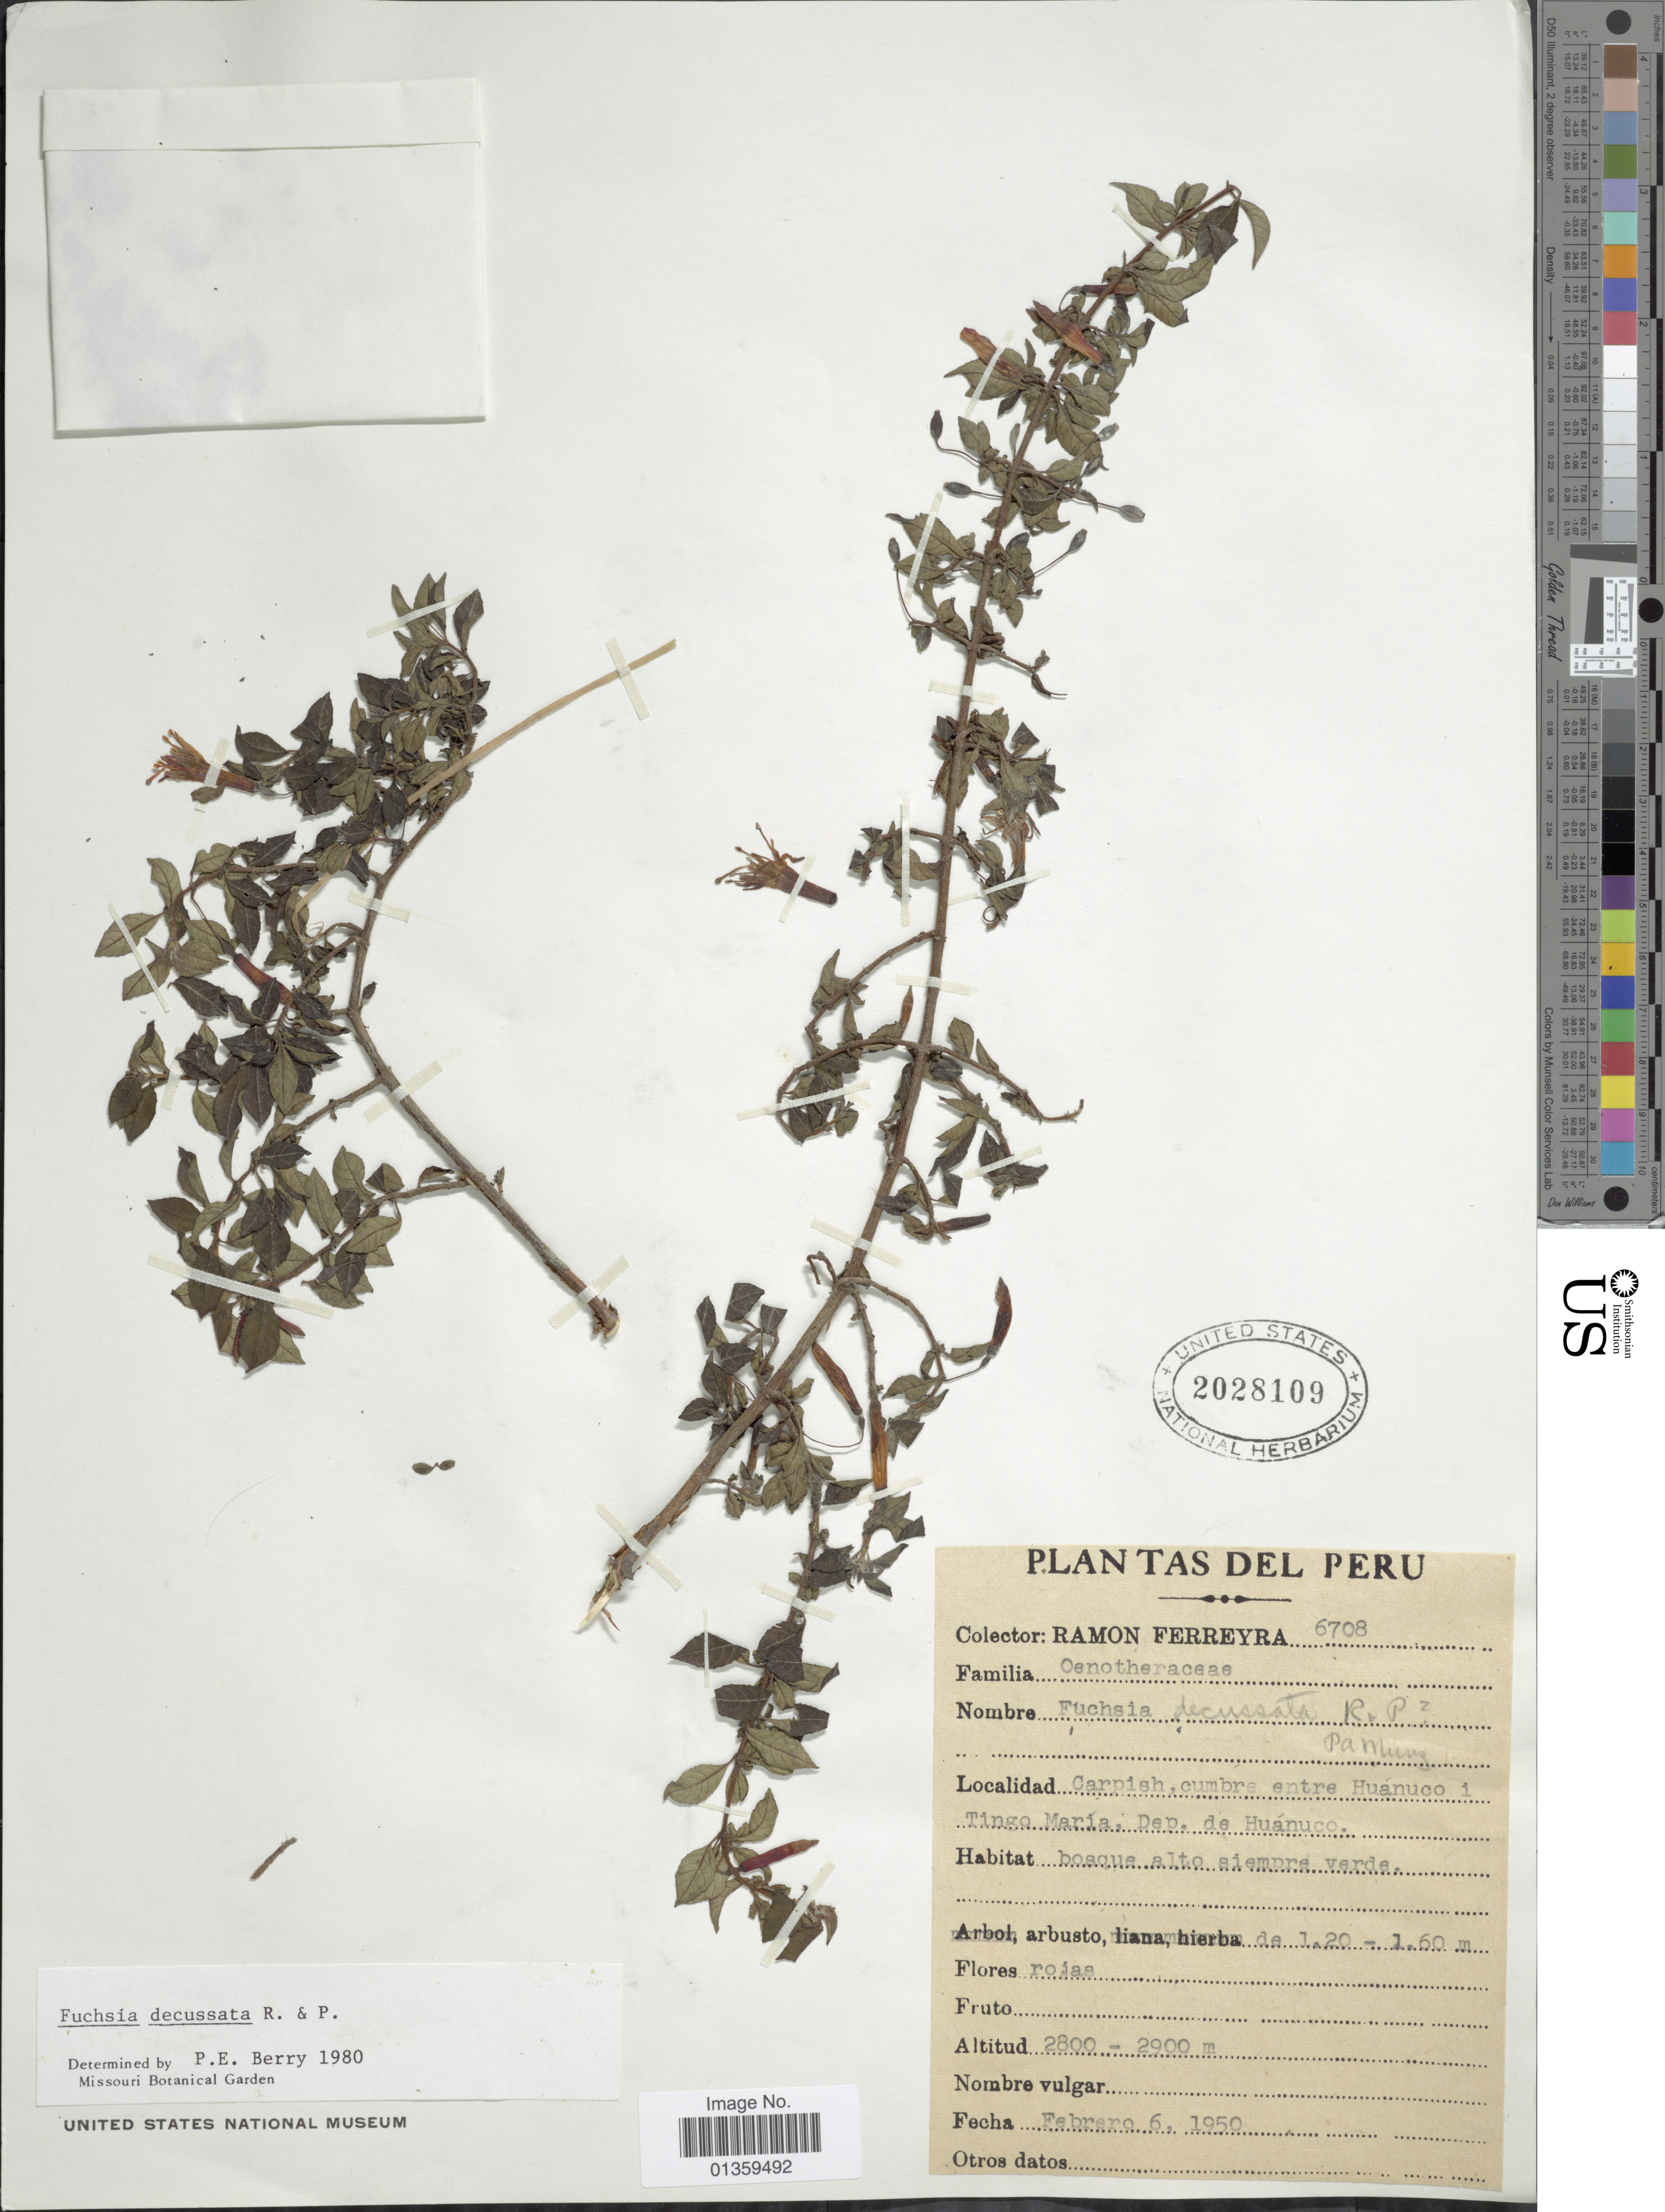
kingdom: Plantae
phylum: Tracheophyta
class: Magnoliopsida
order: Myrtales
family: Onagraceae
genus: Fuchsia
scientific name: Fuchsia decussata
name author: Ruiz & Pav.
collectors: R. A. Ferreyra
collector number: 6708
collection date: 1950-02-06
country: Peru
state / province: Huánuco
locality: Carpish, cumbre entre Huanuco i Tingo Maria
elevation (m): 2800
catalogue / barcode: US 2028109